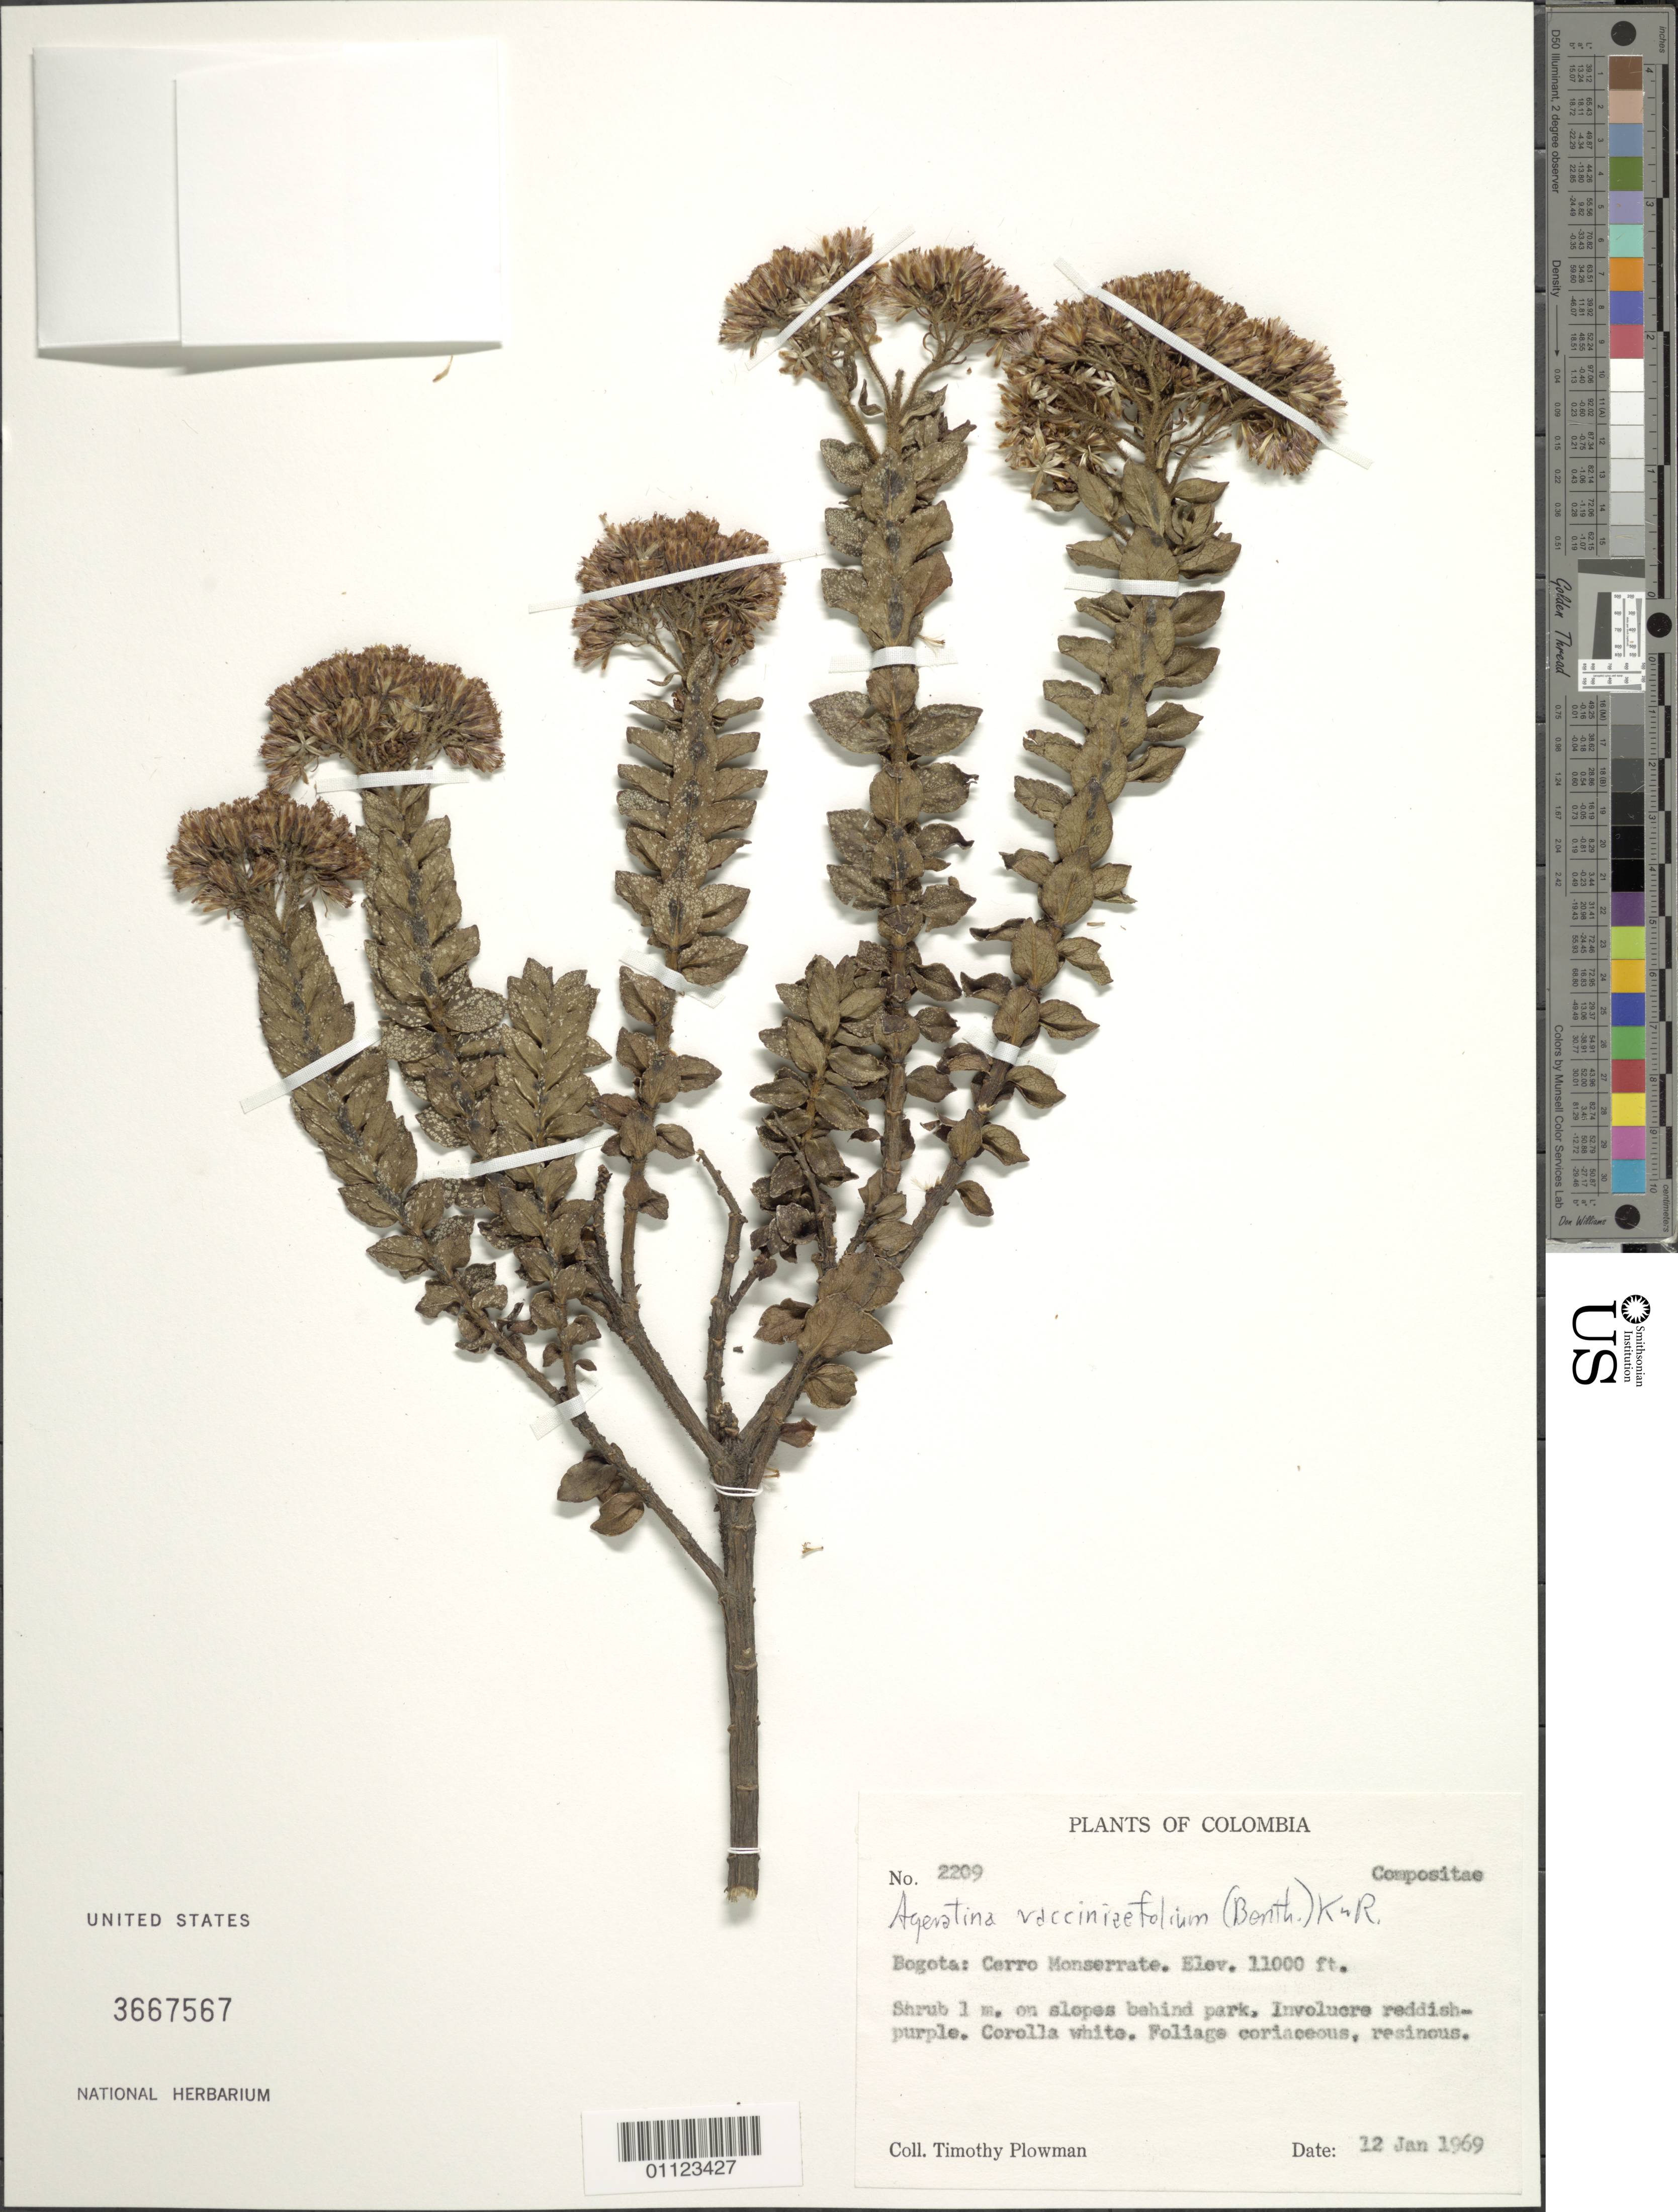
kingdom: Plantae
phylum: Tracheophyta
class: Magnoliopsida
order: Asterales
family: Asteraceae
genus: Ageratina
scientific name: Ageratina vacciniaefolia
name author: (Benth.) R.M. King & H. Rob.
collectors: T. Plowman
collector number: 2209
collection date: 1969-01-12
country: Colombia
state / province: Cundinamarca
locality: Bogota: Cerro Monserrate.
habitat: On slopes behind park.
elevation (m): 3353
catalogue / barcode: US 3667567